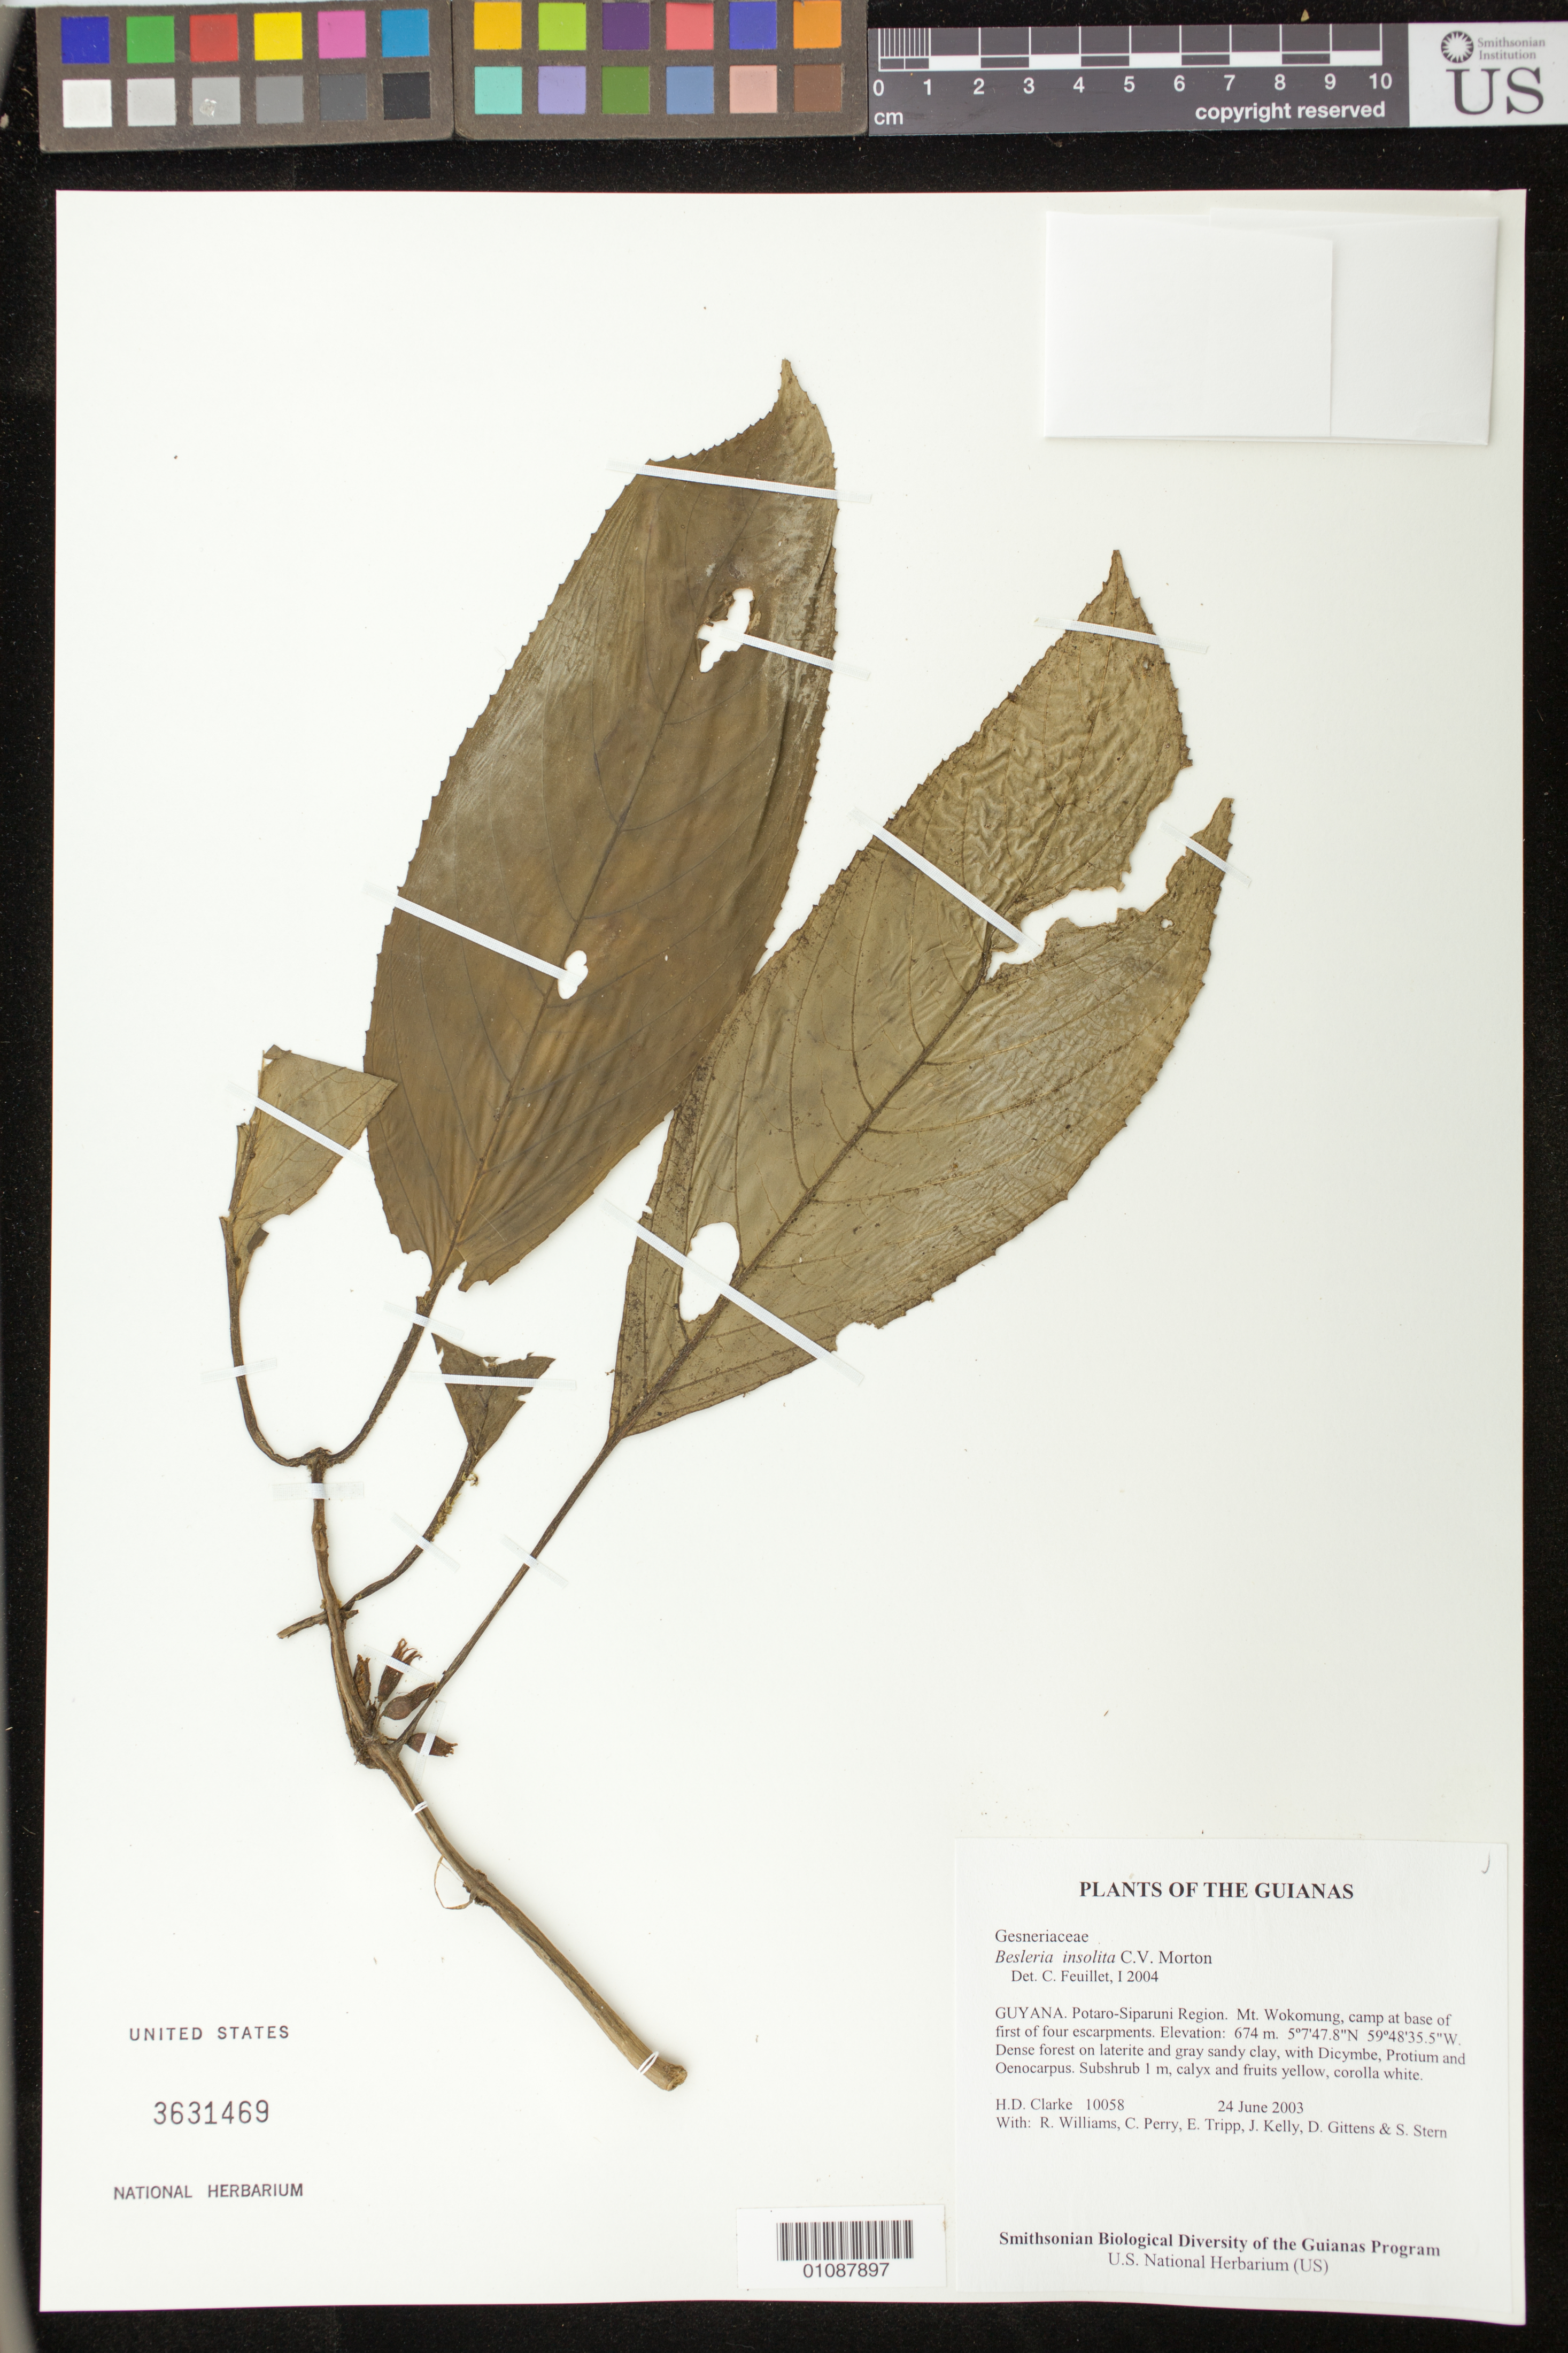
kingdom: Plantae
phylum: Tracheophyta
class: Magnoliopsida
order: Lamiales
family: Gesneriaceae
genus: Besleria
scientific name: Besleria insolita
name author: C.V. Morton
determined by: Feuillet, C.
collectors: H. D. Clarke & et al.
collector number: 10058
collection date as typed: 24 Jun 2003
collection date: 2003-06-24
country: Guyana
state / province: Potaro-Siparuni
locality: Potaro-Siparuni Region. Mt. Wokomung, camp at base of first of four escarpments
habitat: Dense forest on laterite and gray sandy clay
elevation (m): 674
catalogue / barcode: US 3631469